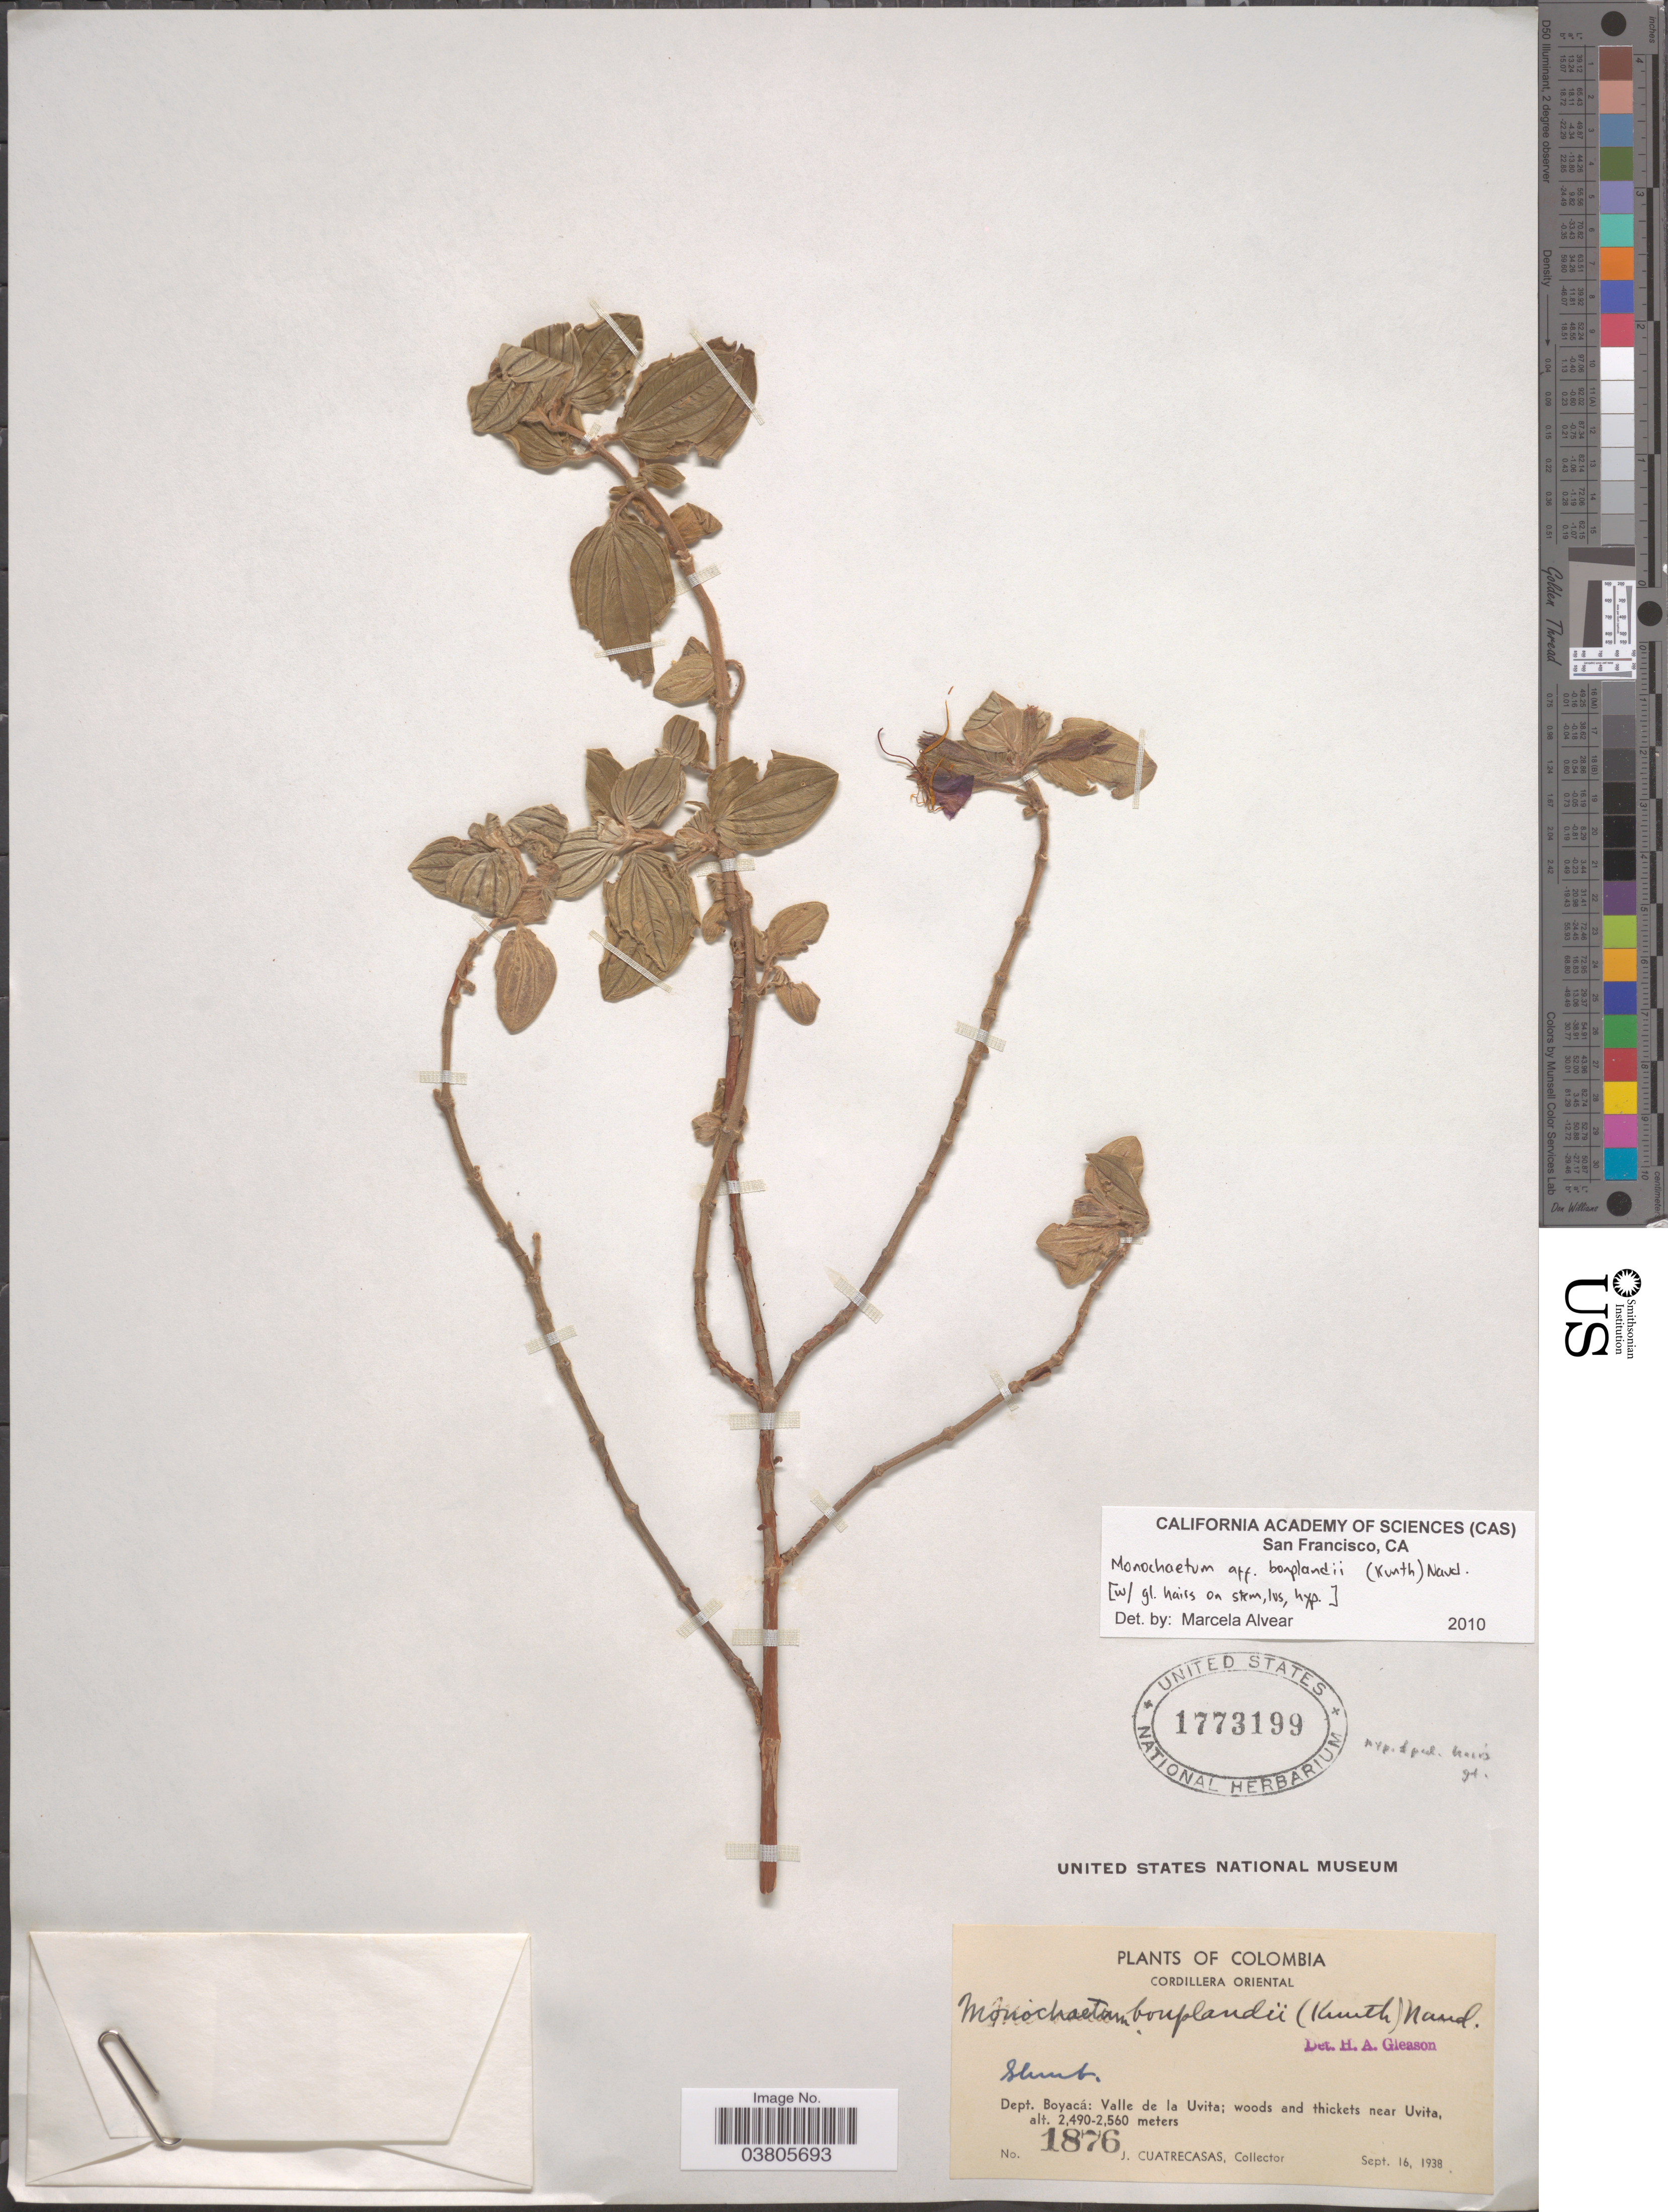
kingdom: Plantae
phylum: Tracheophyta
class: Magnoliopsida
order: Myrtales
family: Melastomataceae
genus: Monochaetum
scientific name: Monochaetum bonplandii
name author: (Kunth) Naudin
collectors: J. Cuatrecasas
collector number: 1876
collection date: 1938-09-16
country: Colombia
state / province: Boyacá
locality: Cordillera Oriental. Dept. Boyacá; Valle de la Uvita; woods and thickets near Uvita.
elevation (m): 2490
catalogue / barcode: US 1773199